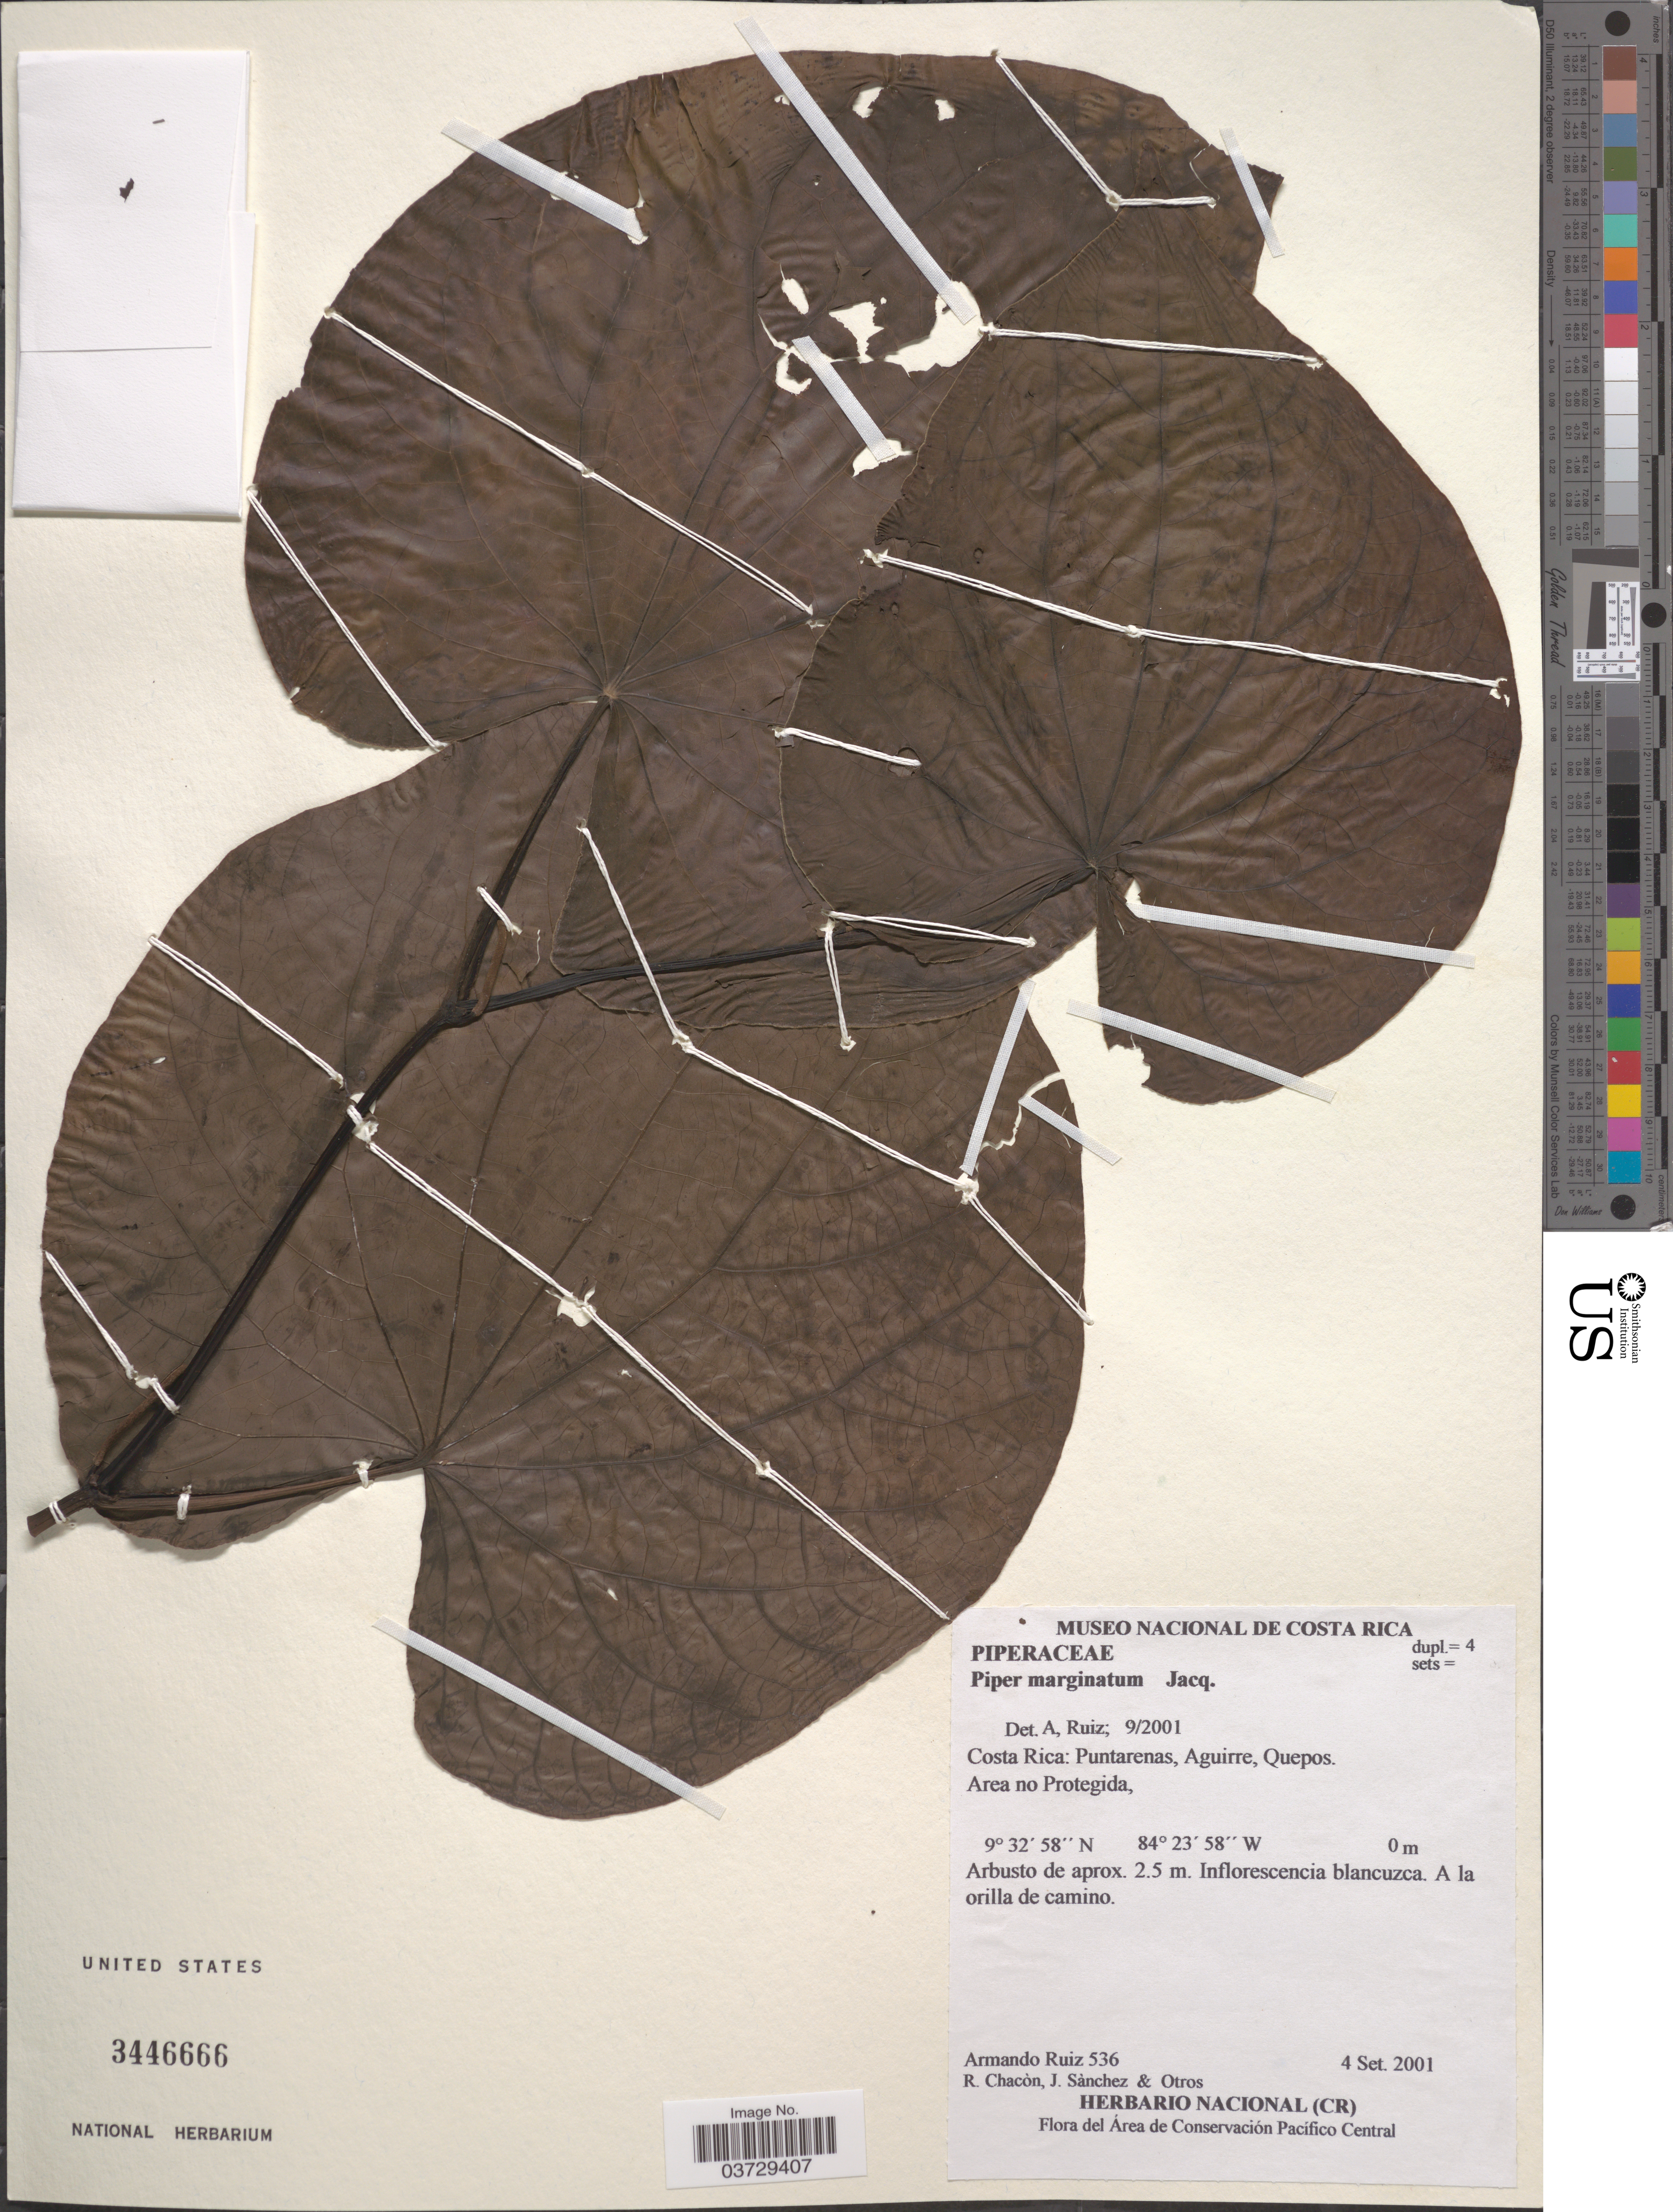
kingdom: Plantae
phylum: Tracheophyta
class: Magnoliopsida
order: Piperales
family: Piperaceae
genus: Piper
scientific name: Piper marginatum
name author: Jacq.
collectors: A. Ruiz, R. Chacon, J. Sánchez & et al.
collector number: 536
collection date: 2001-09-04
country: Costa Rica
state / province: Puntarenas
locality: Aguirre, Quepos. Area no Protegida.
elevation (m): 0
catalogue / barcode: US 3446666